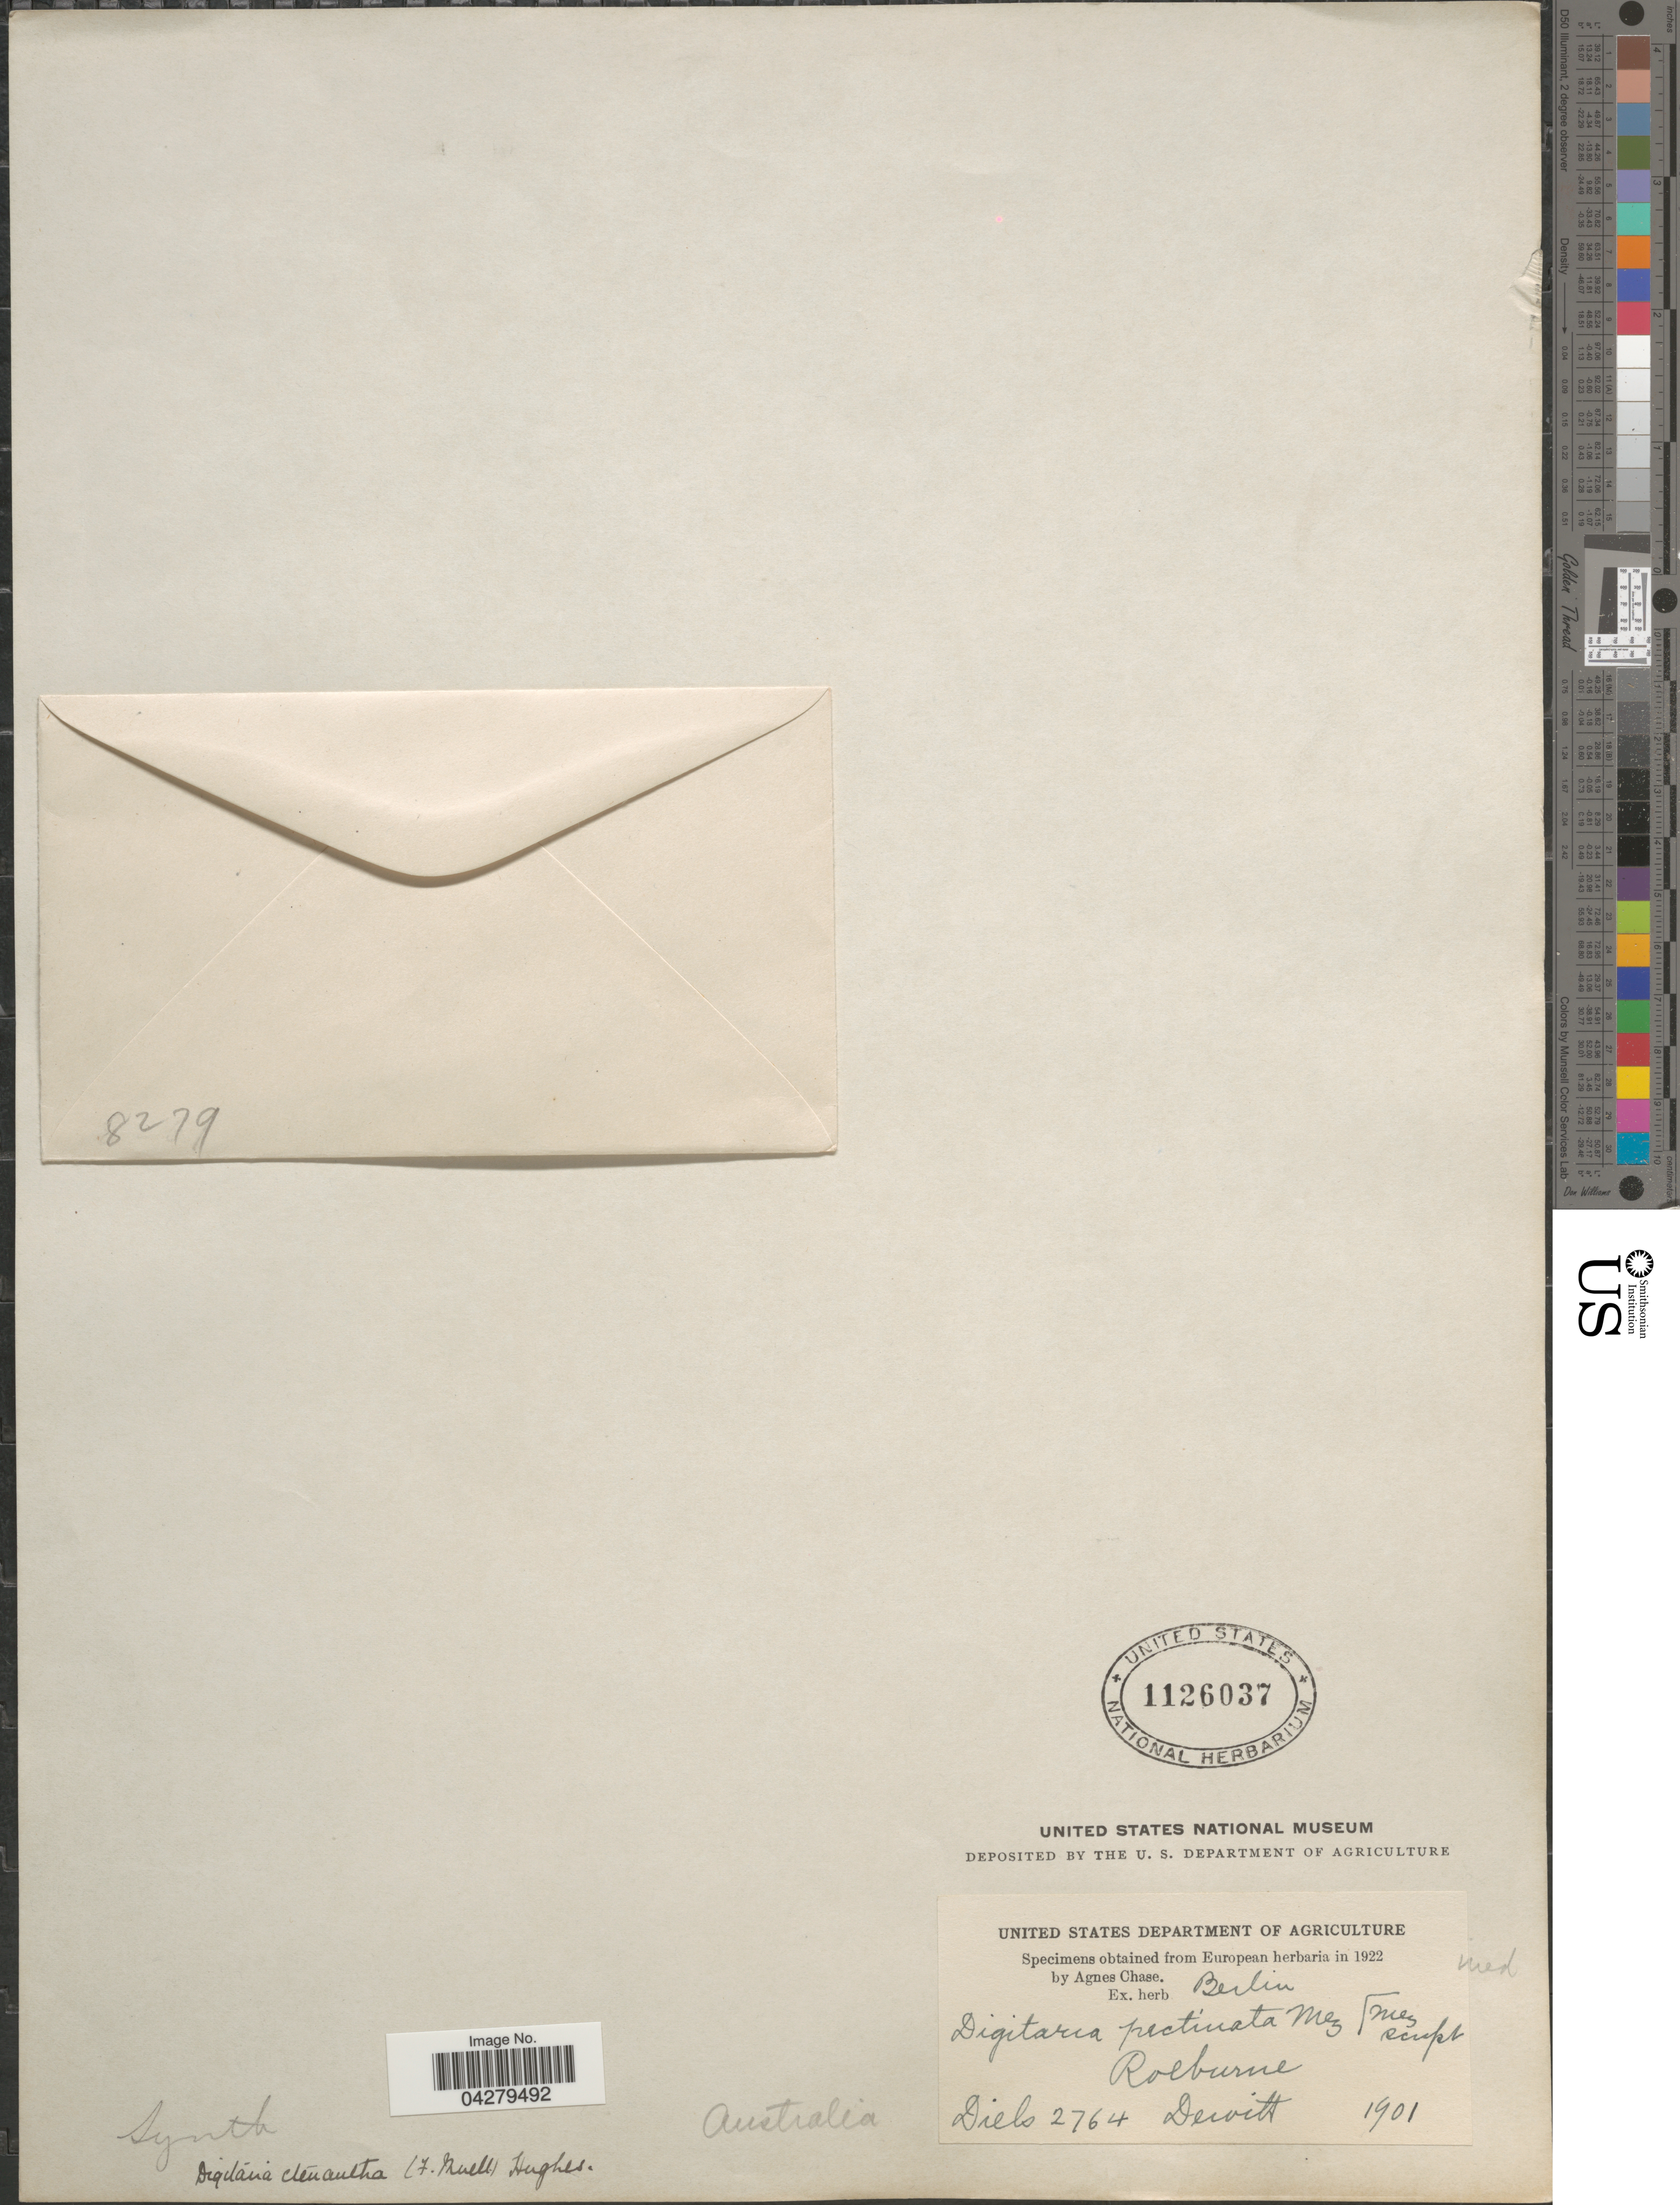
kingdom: Plantae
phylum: Tracheophyta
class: Liliopsida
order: Poales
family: Poaceae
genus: Digitaria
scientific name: Digitaria ctenantha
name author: (F. Muell.) Hughes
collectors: Diels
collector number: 2764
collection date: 1901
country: Australia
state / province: Western Australia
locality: Roeburne. Dewitt.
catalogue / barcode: US 1126037